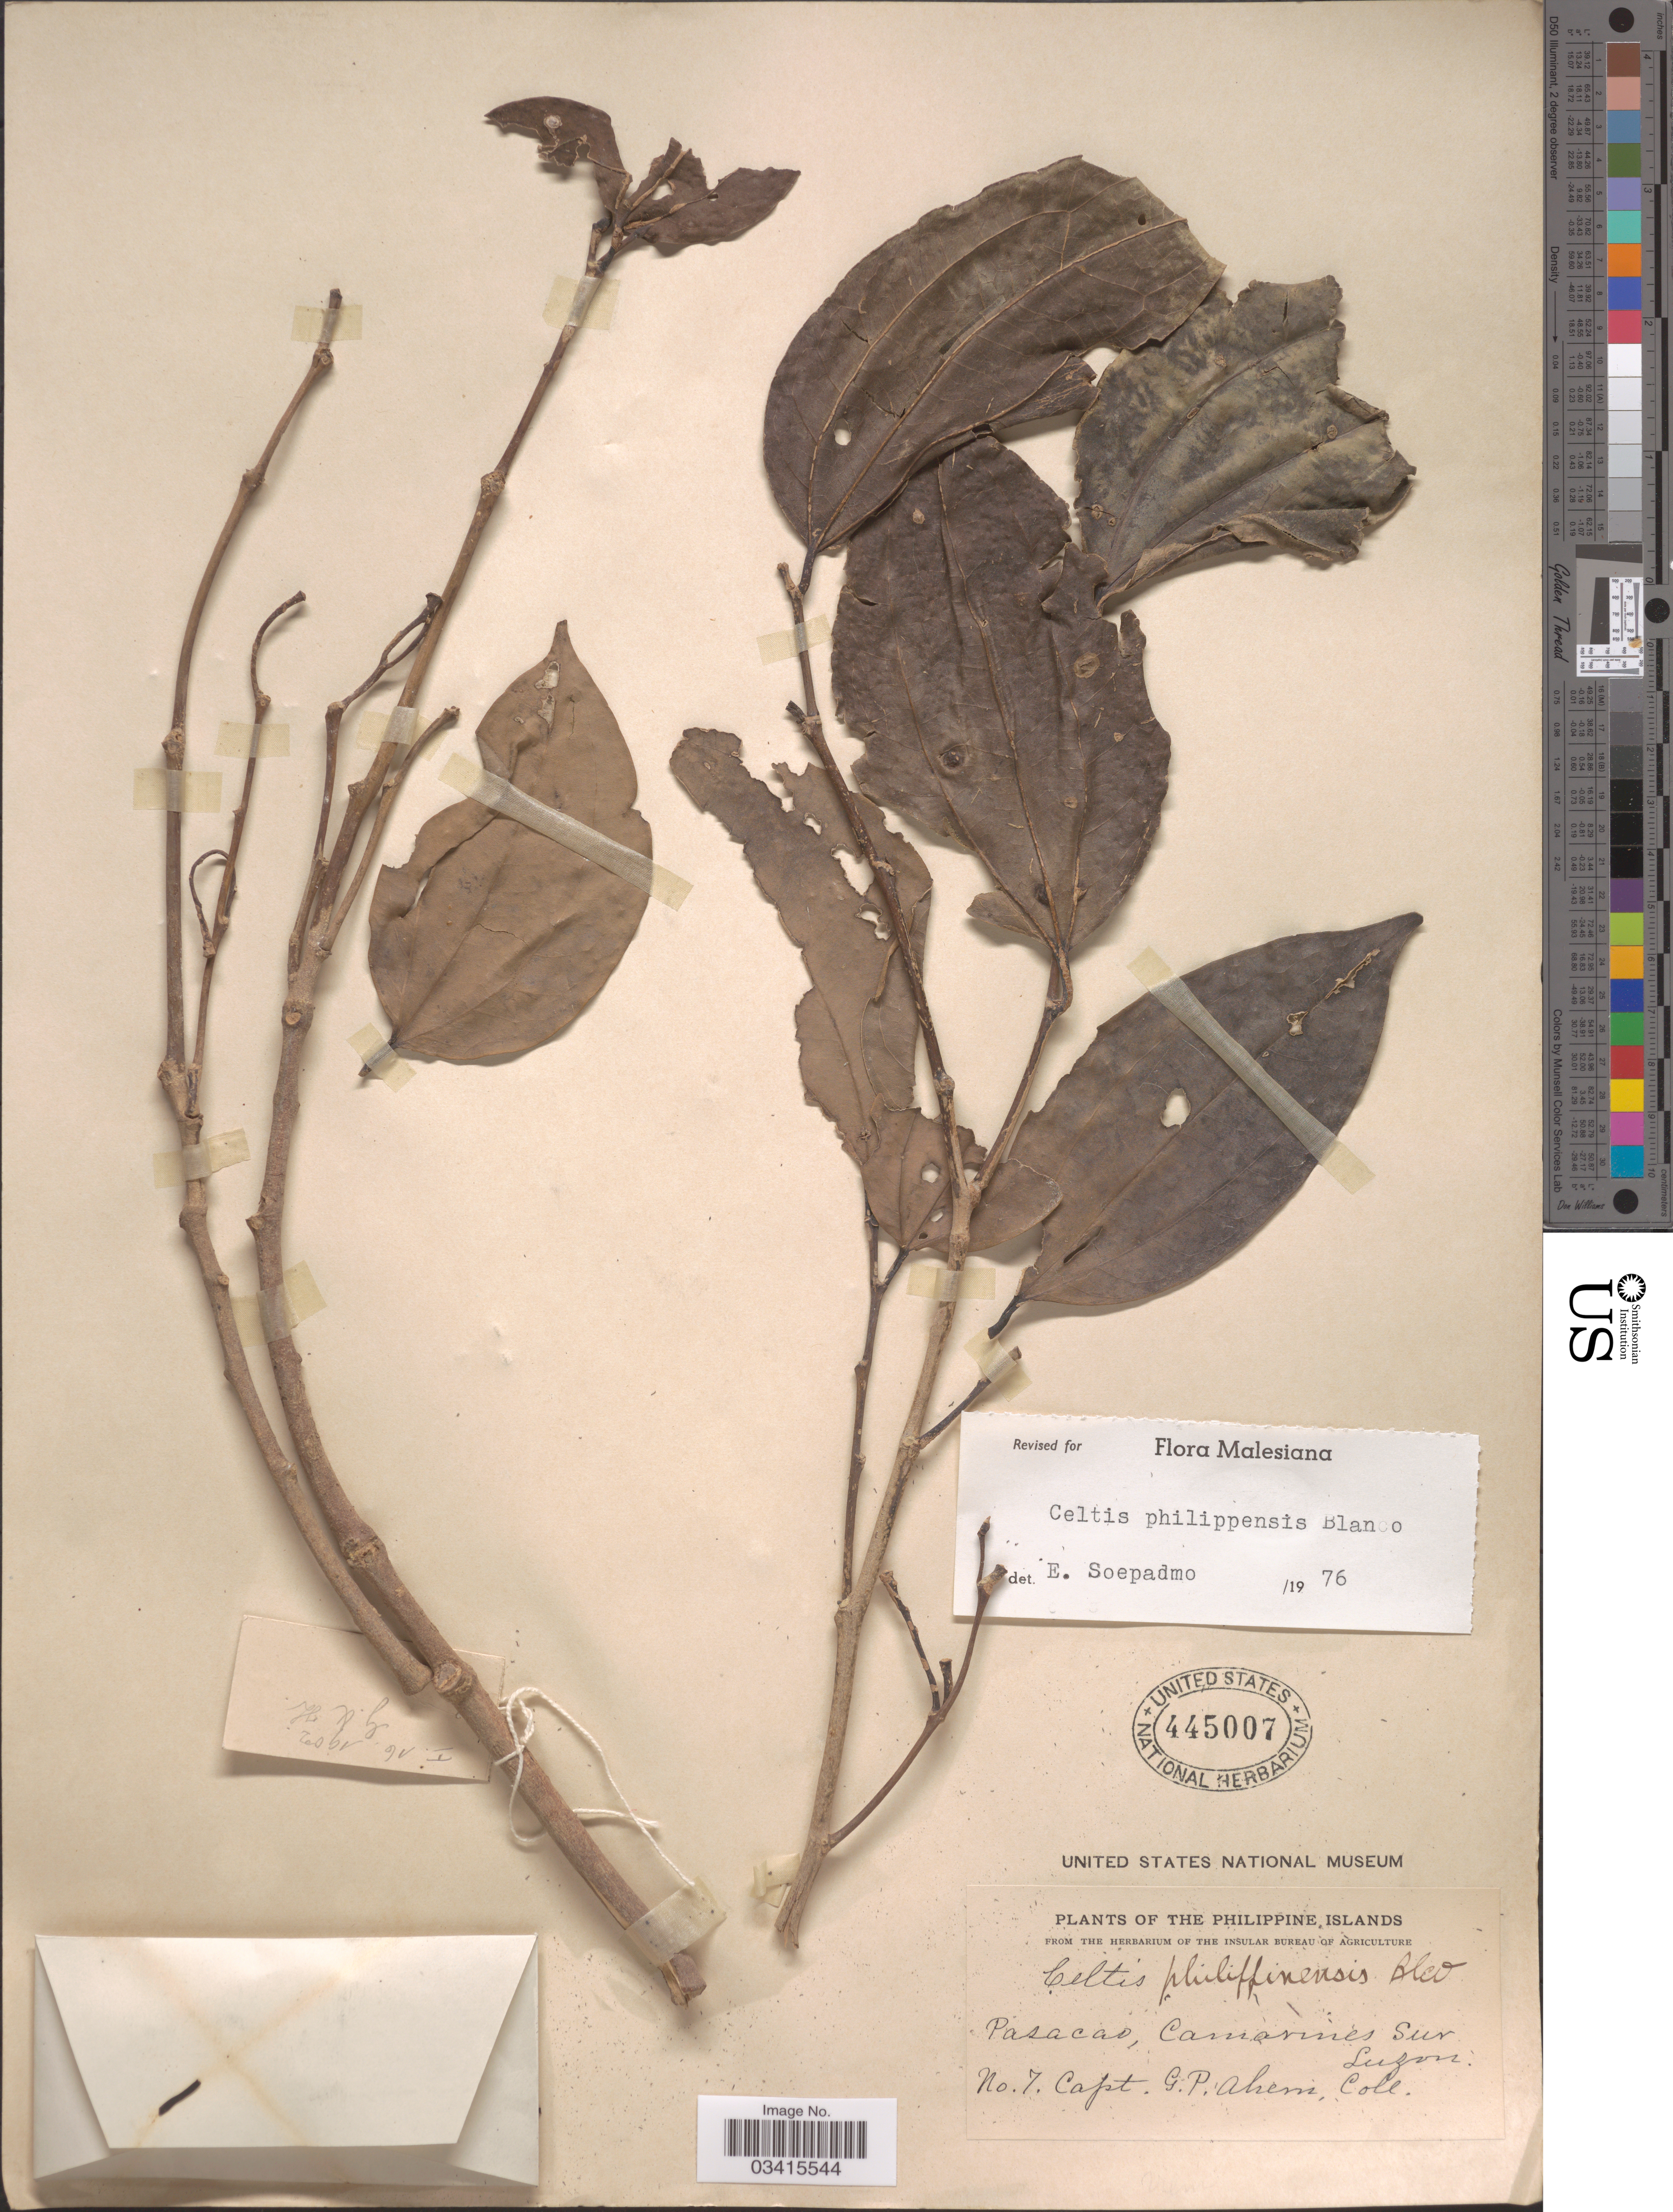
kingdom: Plantae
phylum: Tracheophyta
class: Magnoliopsida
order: Rosales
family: Cannabaceae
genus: Celtis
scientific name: Celtis philippensis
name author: Blanco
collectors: G. Ahern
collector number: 7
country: Philippines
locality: Pasacao, Camarines Sur, Luzon.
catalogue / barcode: US 445007